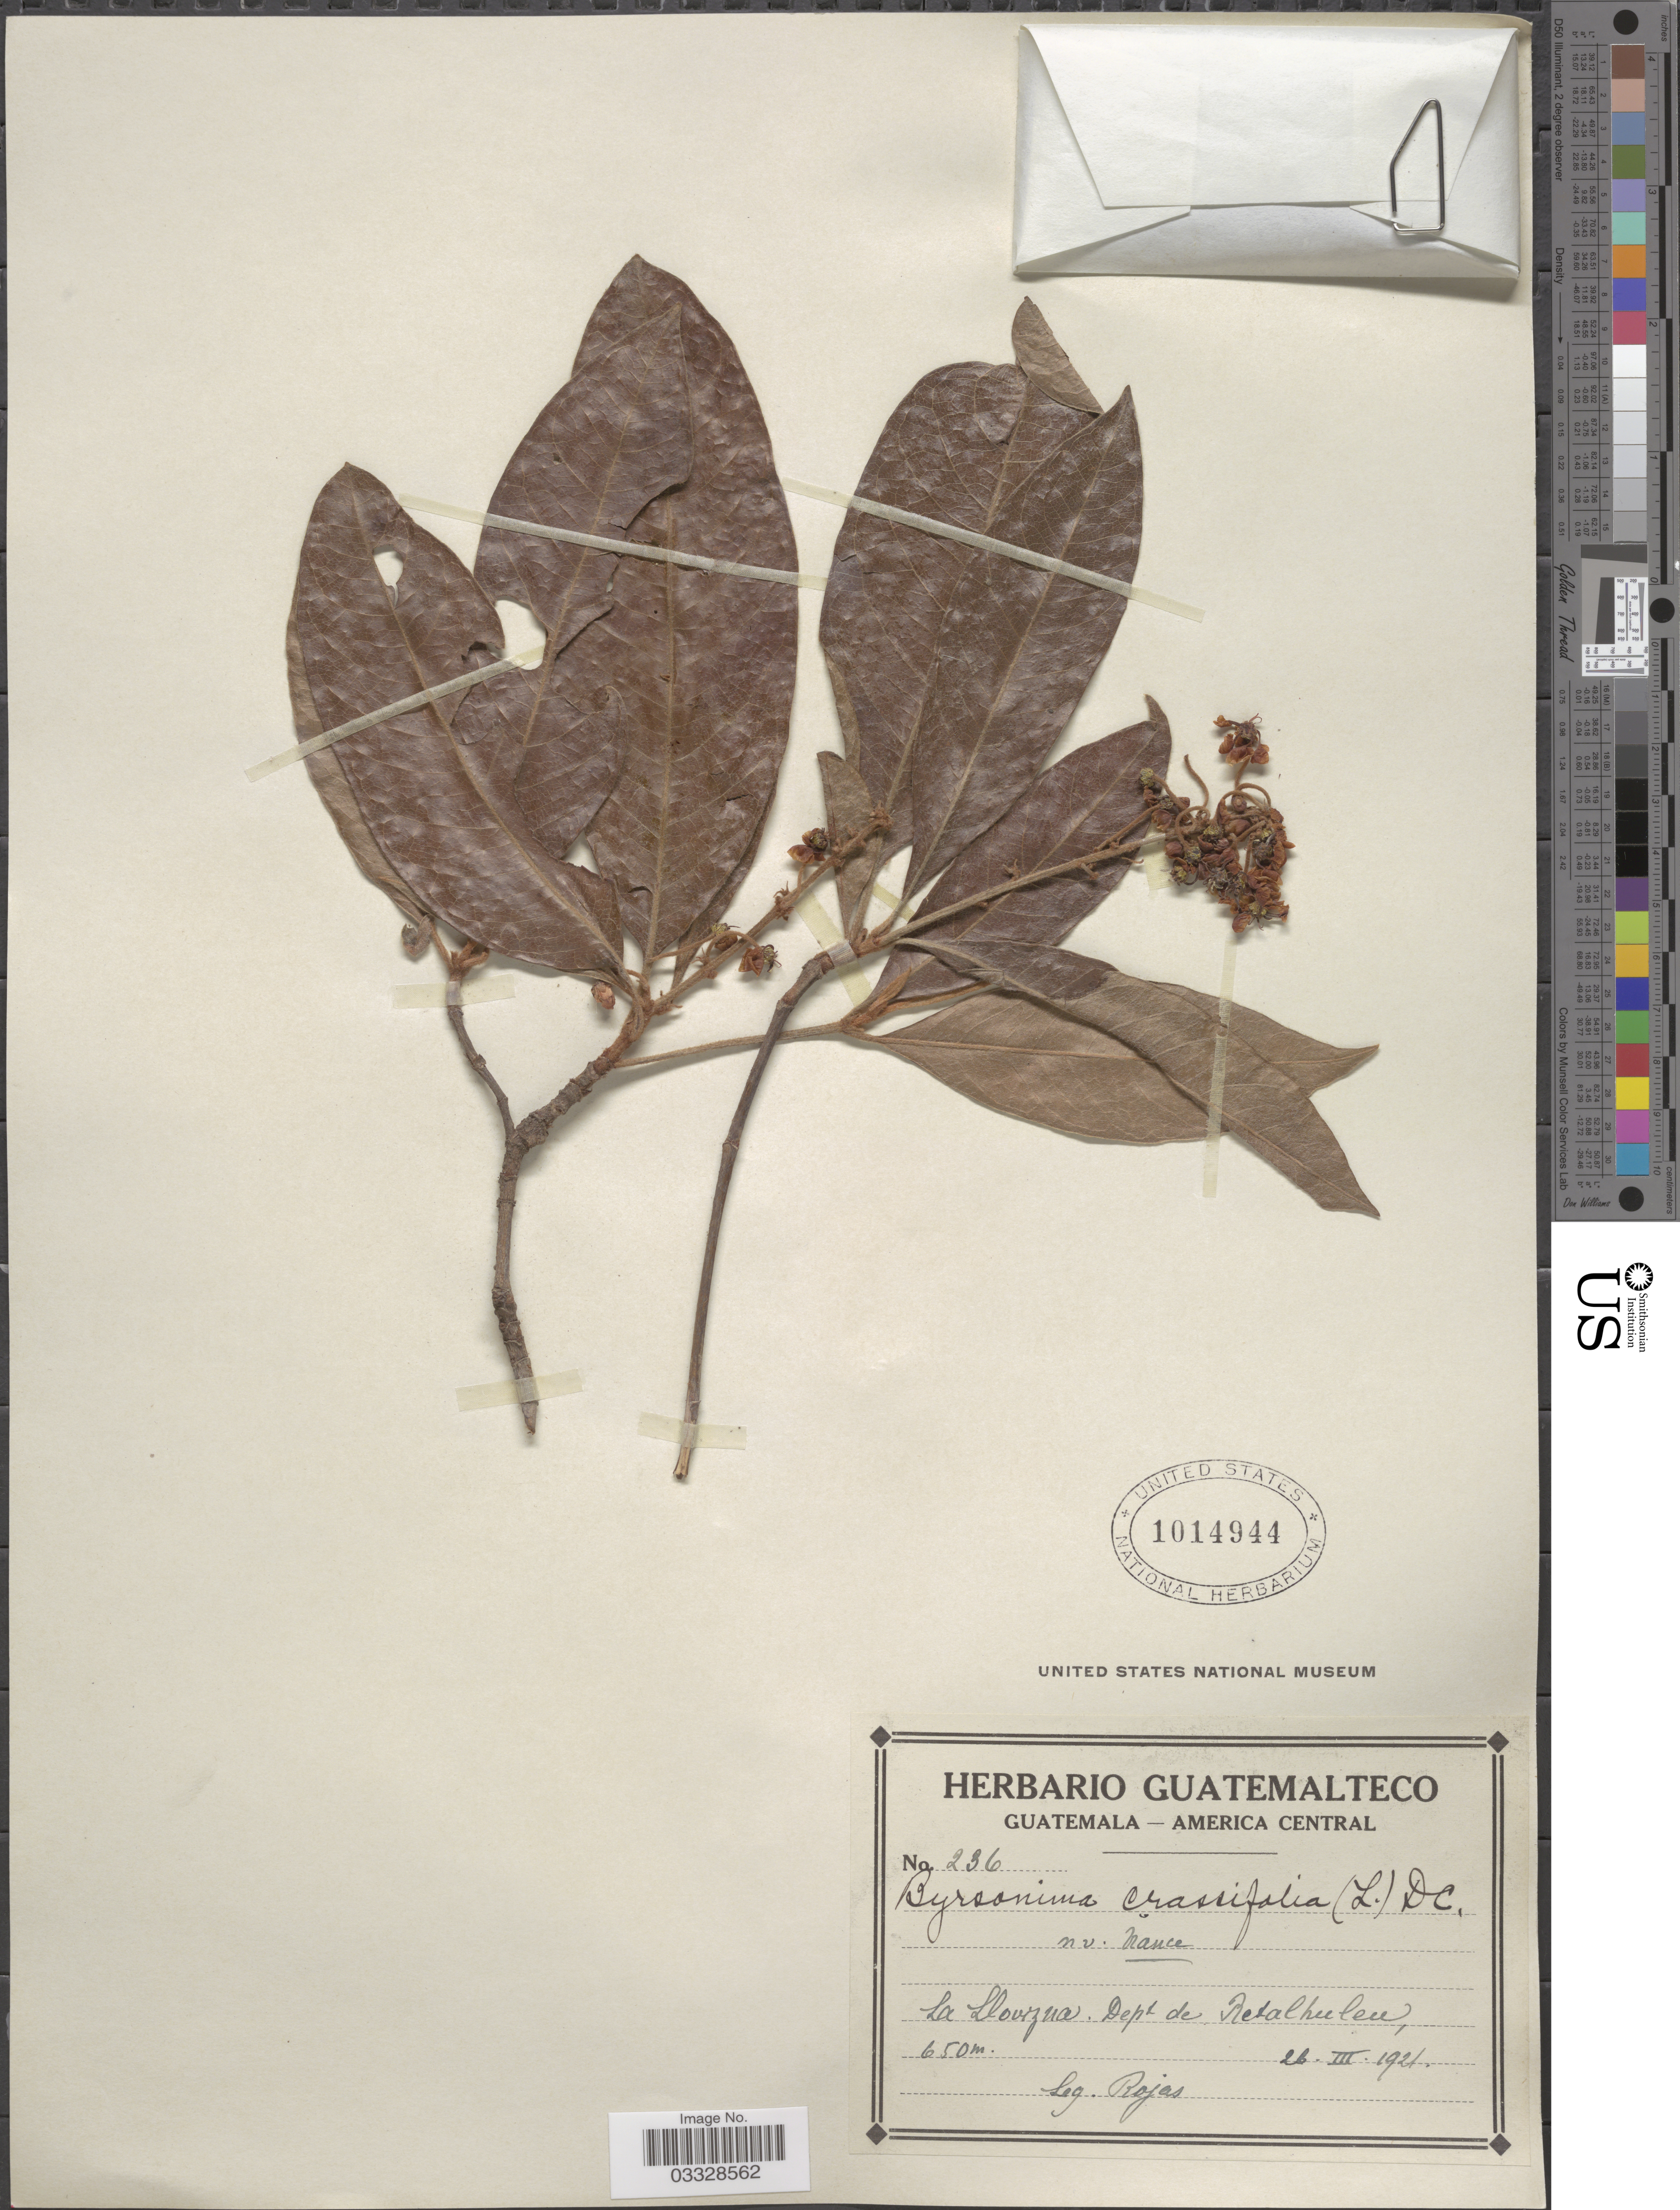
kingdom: Plantae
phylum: Tracheophyta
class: Magnoliopsida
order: Malpighiales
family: Malpighiaceae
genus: Byrsonima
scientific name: Byrsonima crassifolia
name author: (L.) Kunth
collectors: Rojas, --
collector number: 236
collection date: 1921-03-26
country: Guatemala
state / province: Retalhuleu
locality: La Llovizna. Dept. de Retalhuleu.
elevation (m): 650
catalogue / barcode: US 1014944